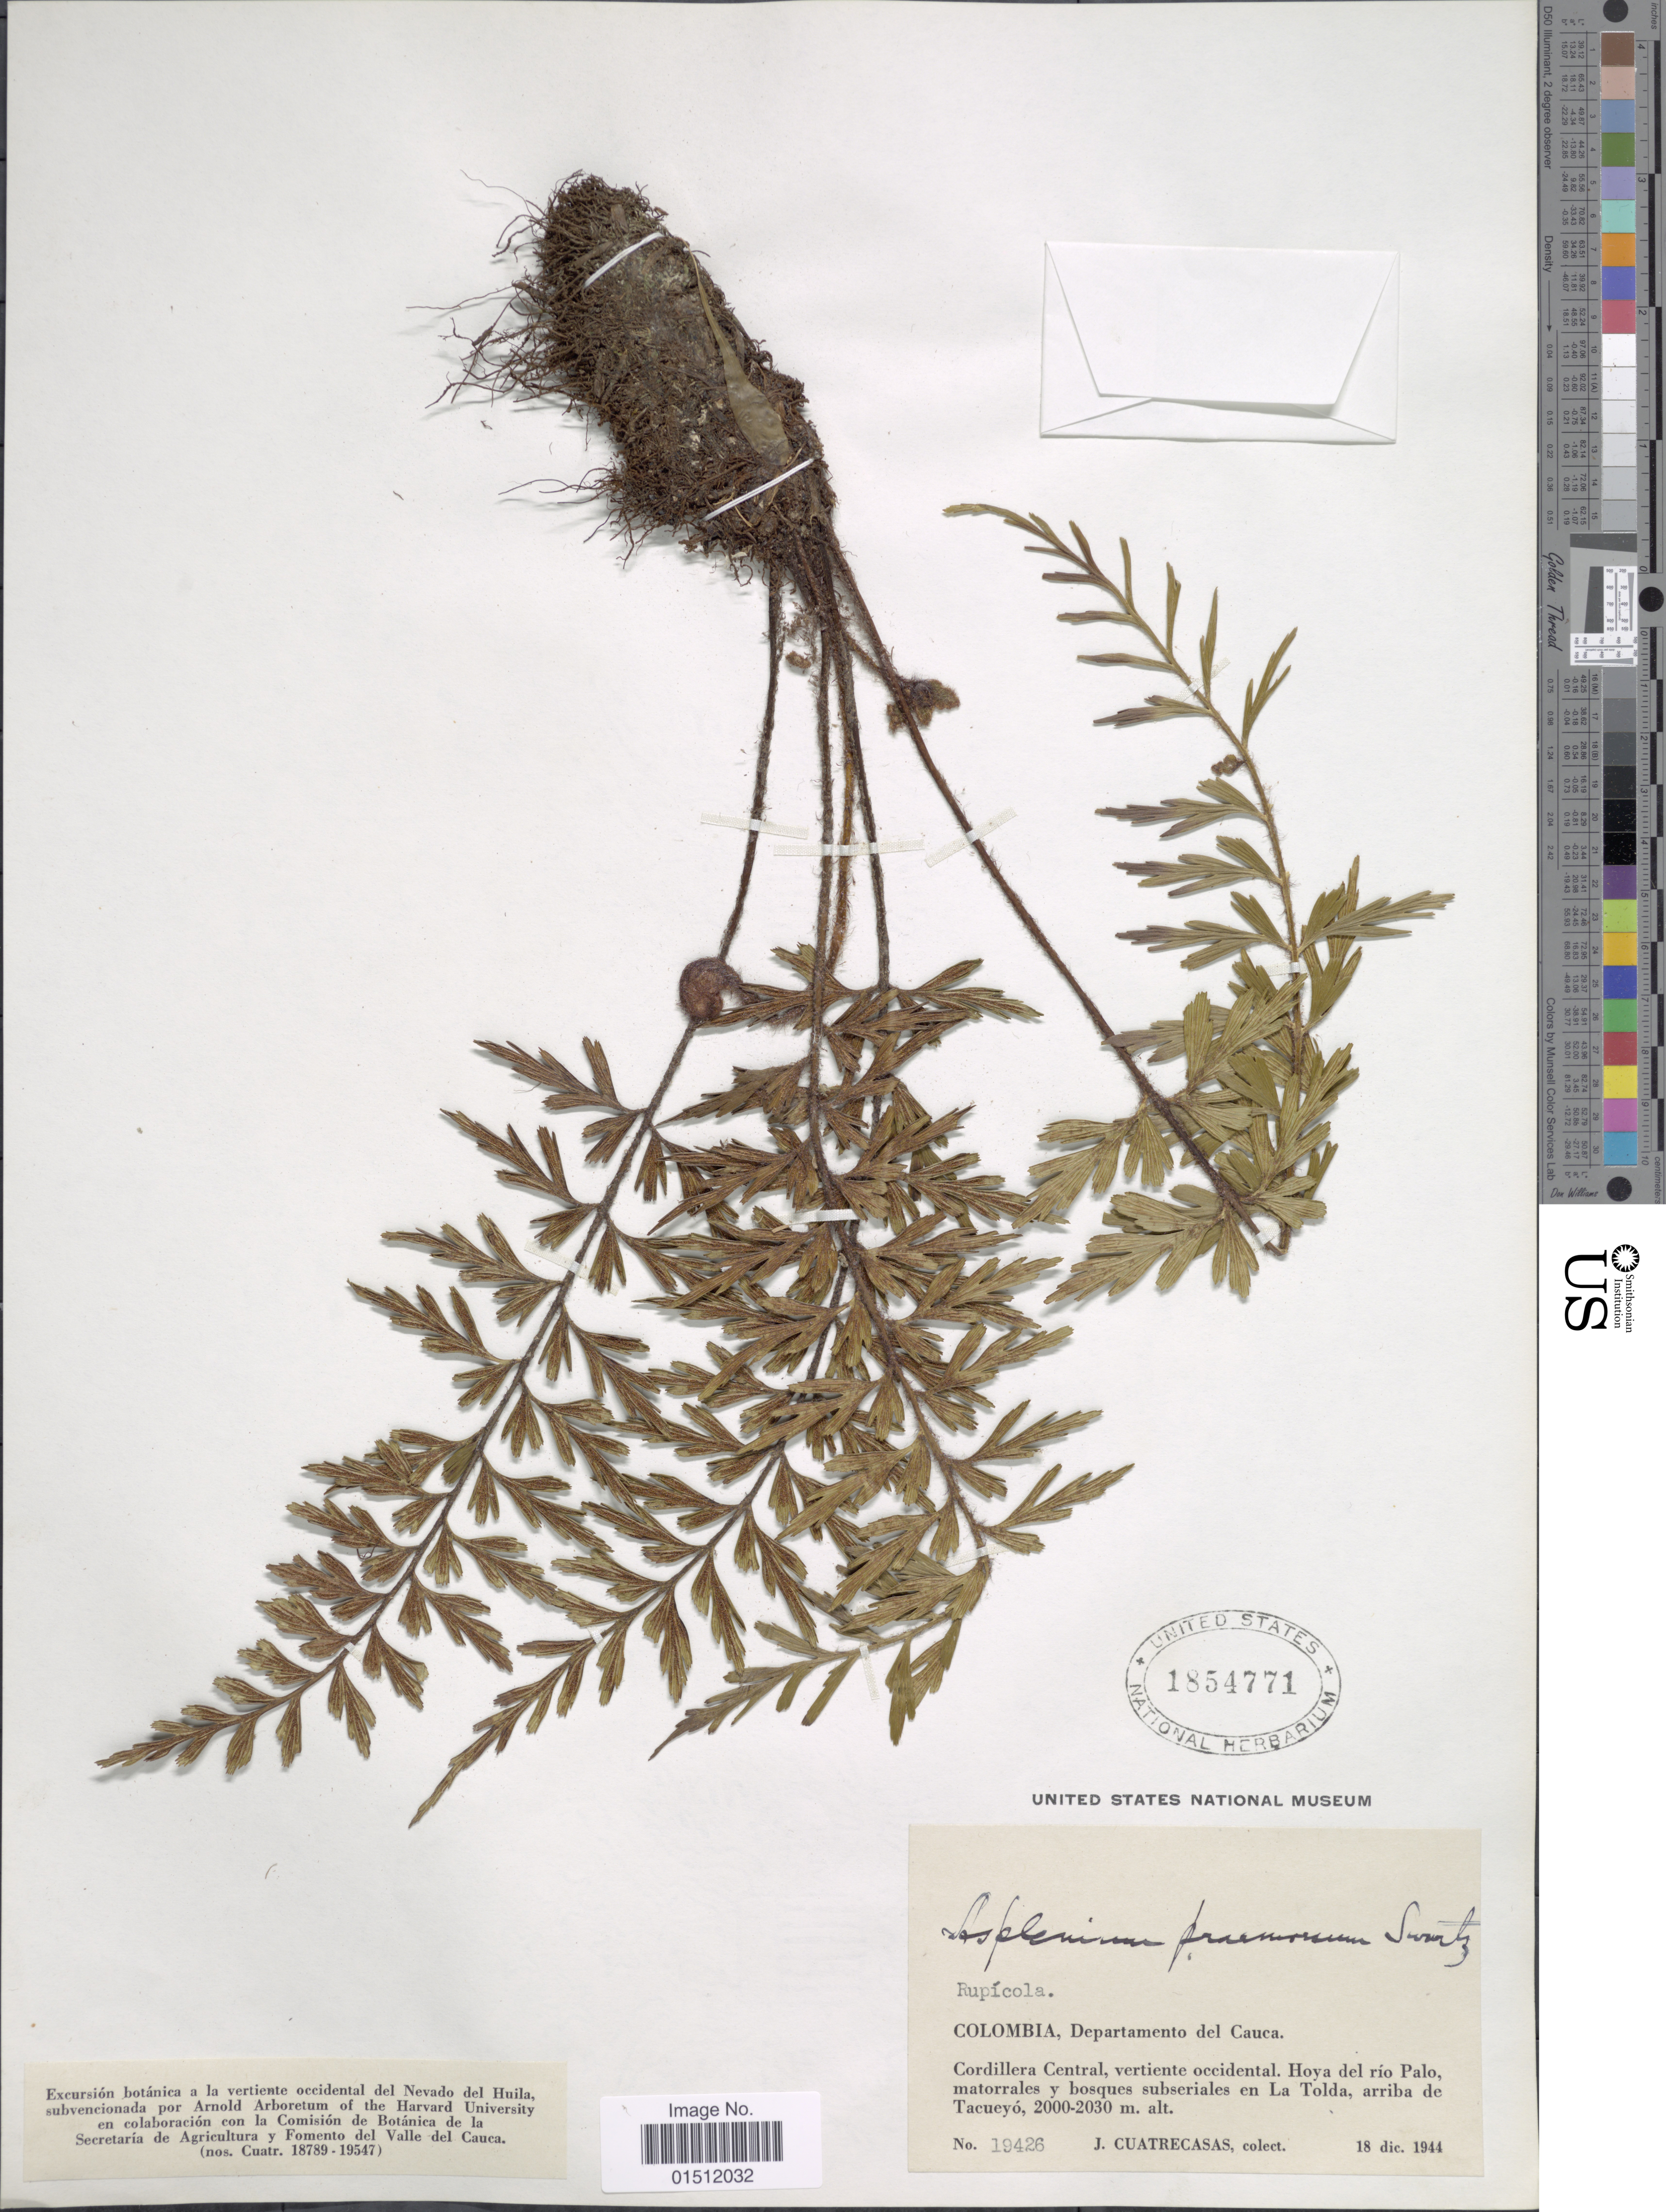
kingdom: Plantae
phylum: Tracheophyta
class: Polypodiopsida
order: Polypodiales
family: Aspleniaceae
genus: Asplenium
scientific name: Asplenium praemorsum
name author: Sw.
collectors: J. Cuatrecasas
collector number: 19426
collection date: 1944-12-18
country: Colombia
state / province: Valle del Cauca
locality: Cordillera Central, veriente occidental. Hoya del rio Palo matorrales y bosques subseriales en La Tolda, arriba de Tacueyo.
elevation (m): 2000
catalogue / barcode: US 1854771